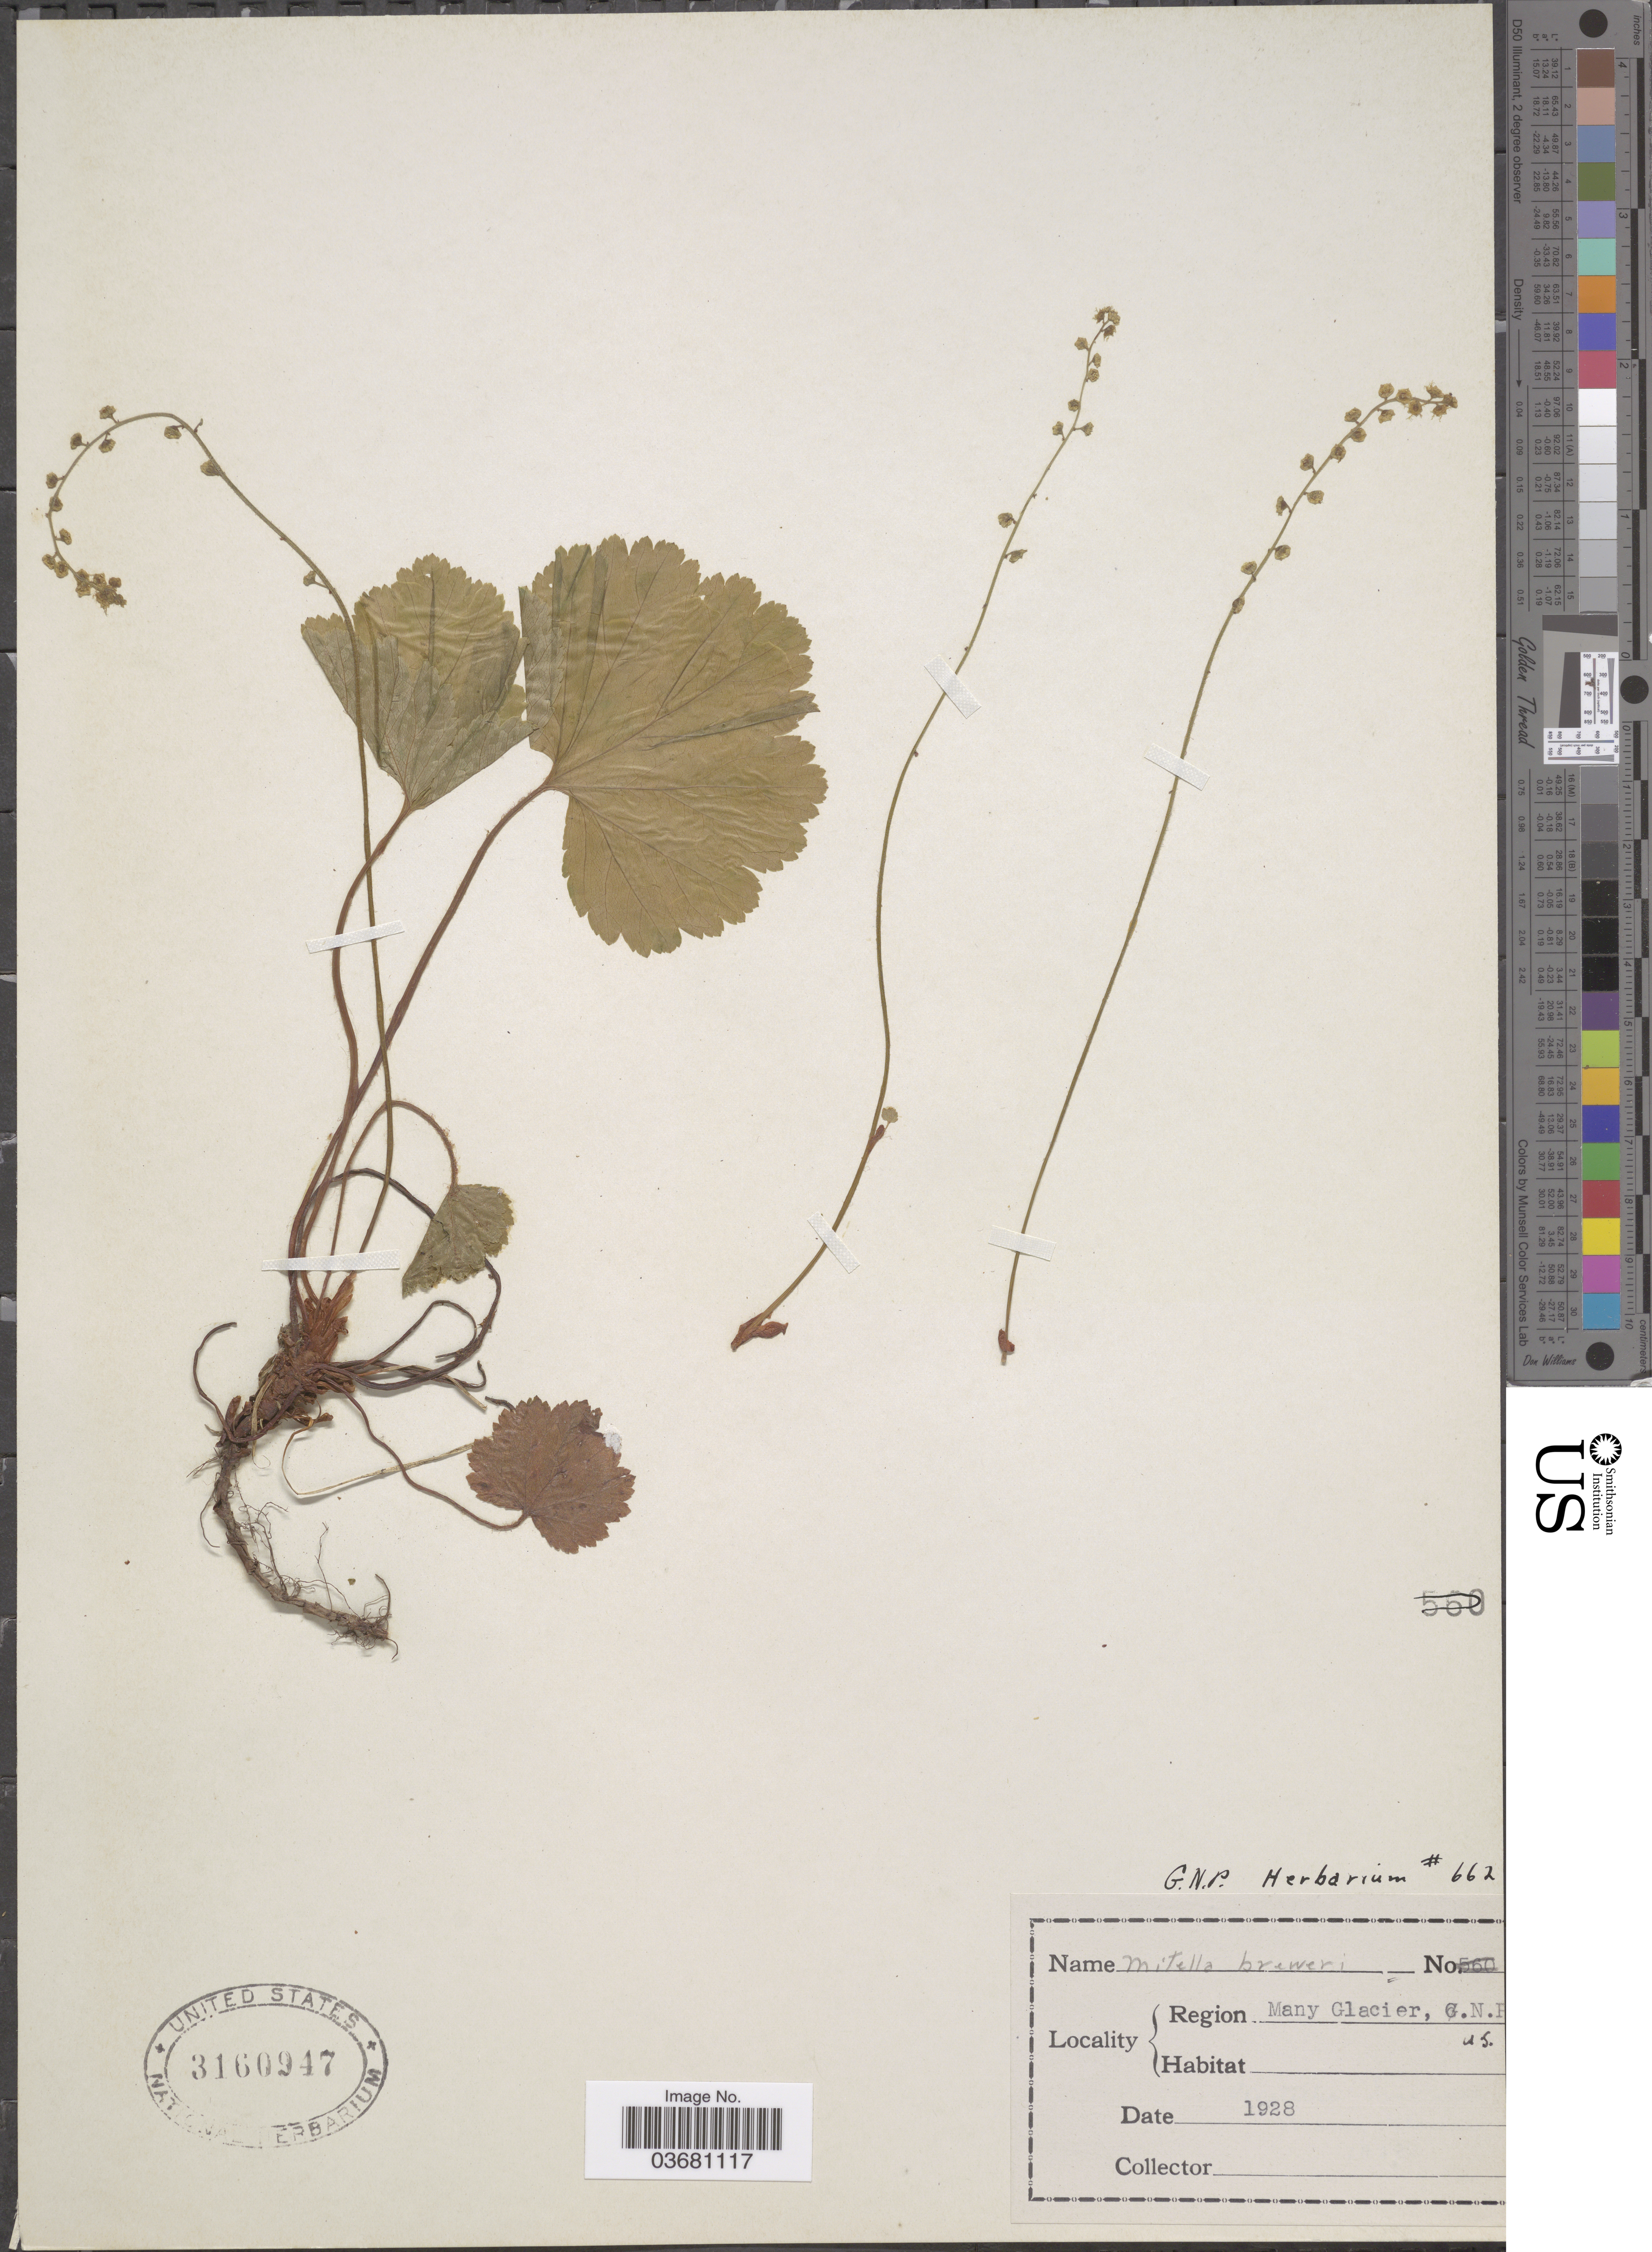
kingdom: Plantae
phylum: Tracheophyta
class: Magnoliopsida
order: Saxifragales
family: Saxifragaceae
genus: Mitella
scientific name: Mitella breweri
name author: A. Gray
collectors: ex herb. G. N. P.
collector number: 662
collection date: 1928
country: United States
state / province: Montana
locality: Region Many Glacier, G.N.P.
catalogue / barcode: US 3160947